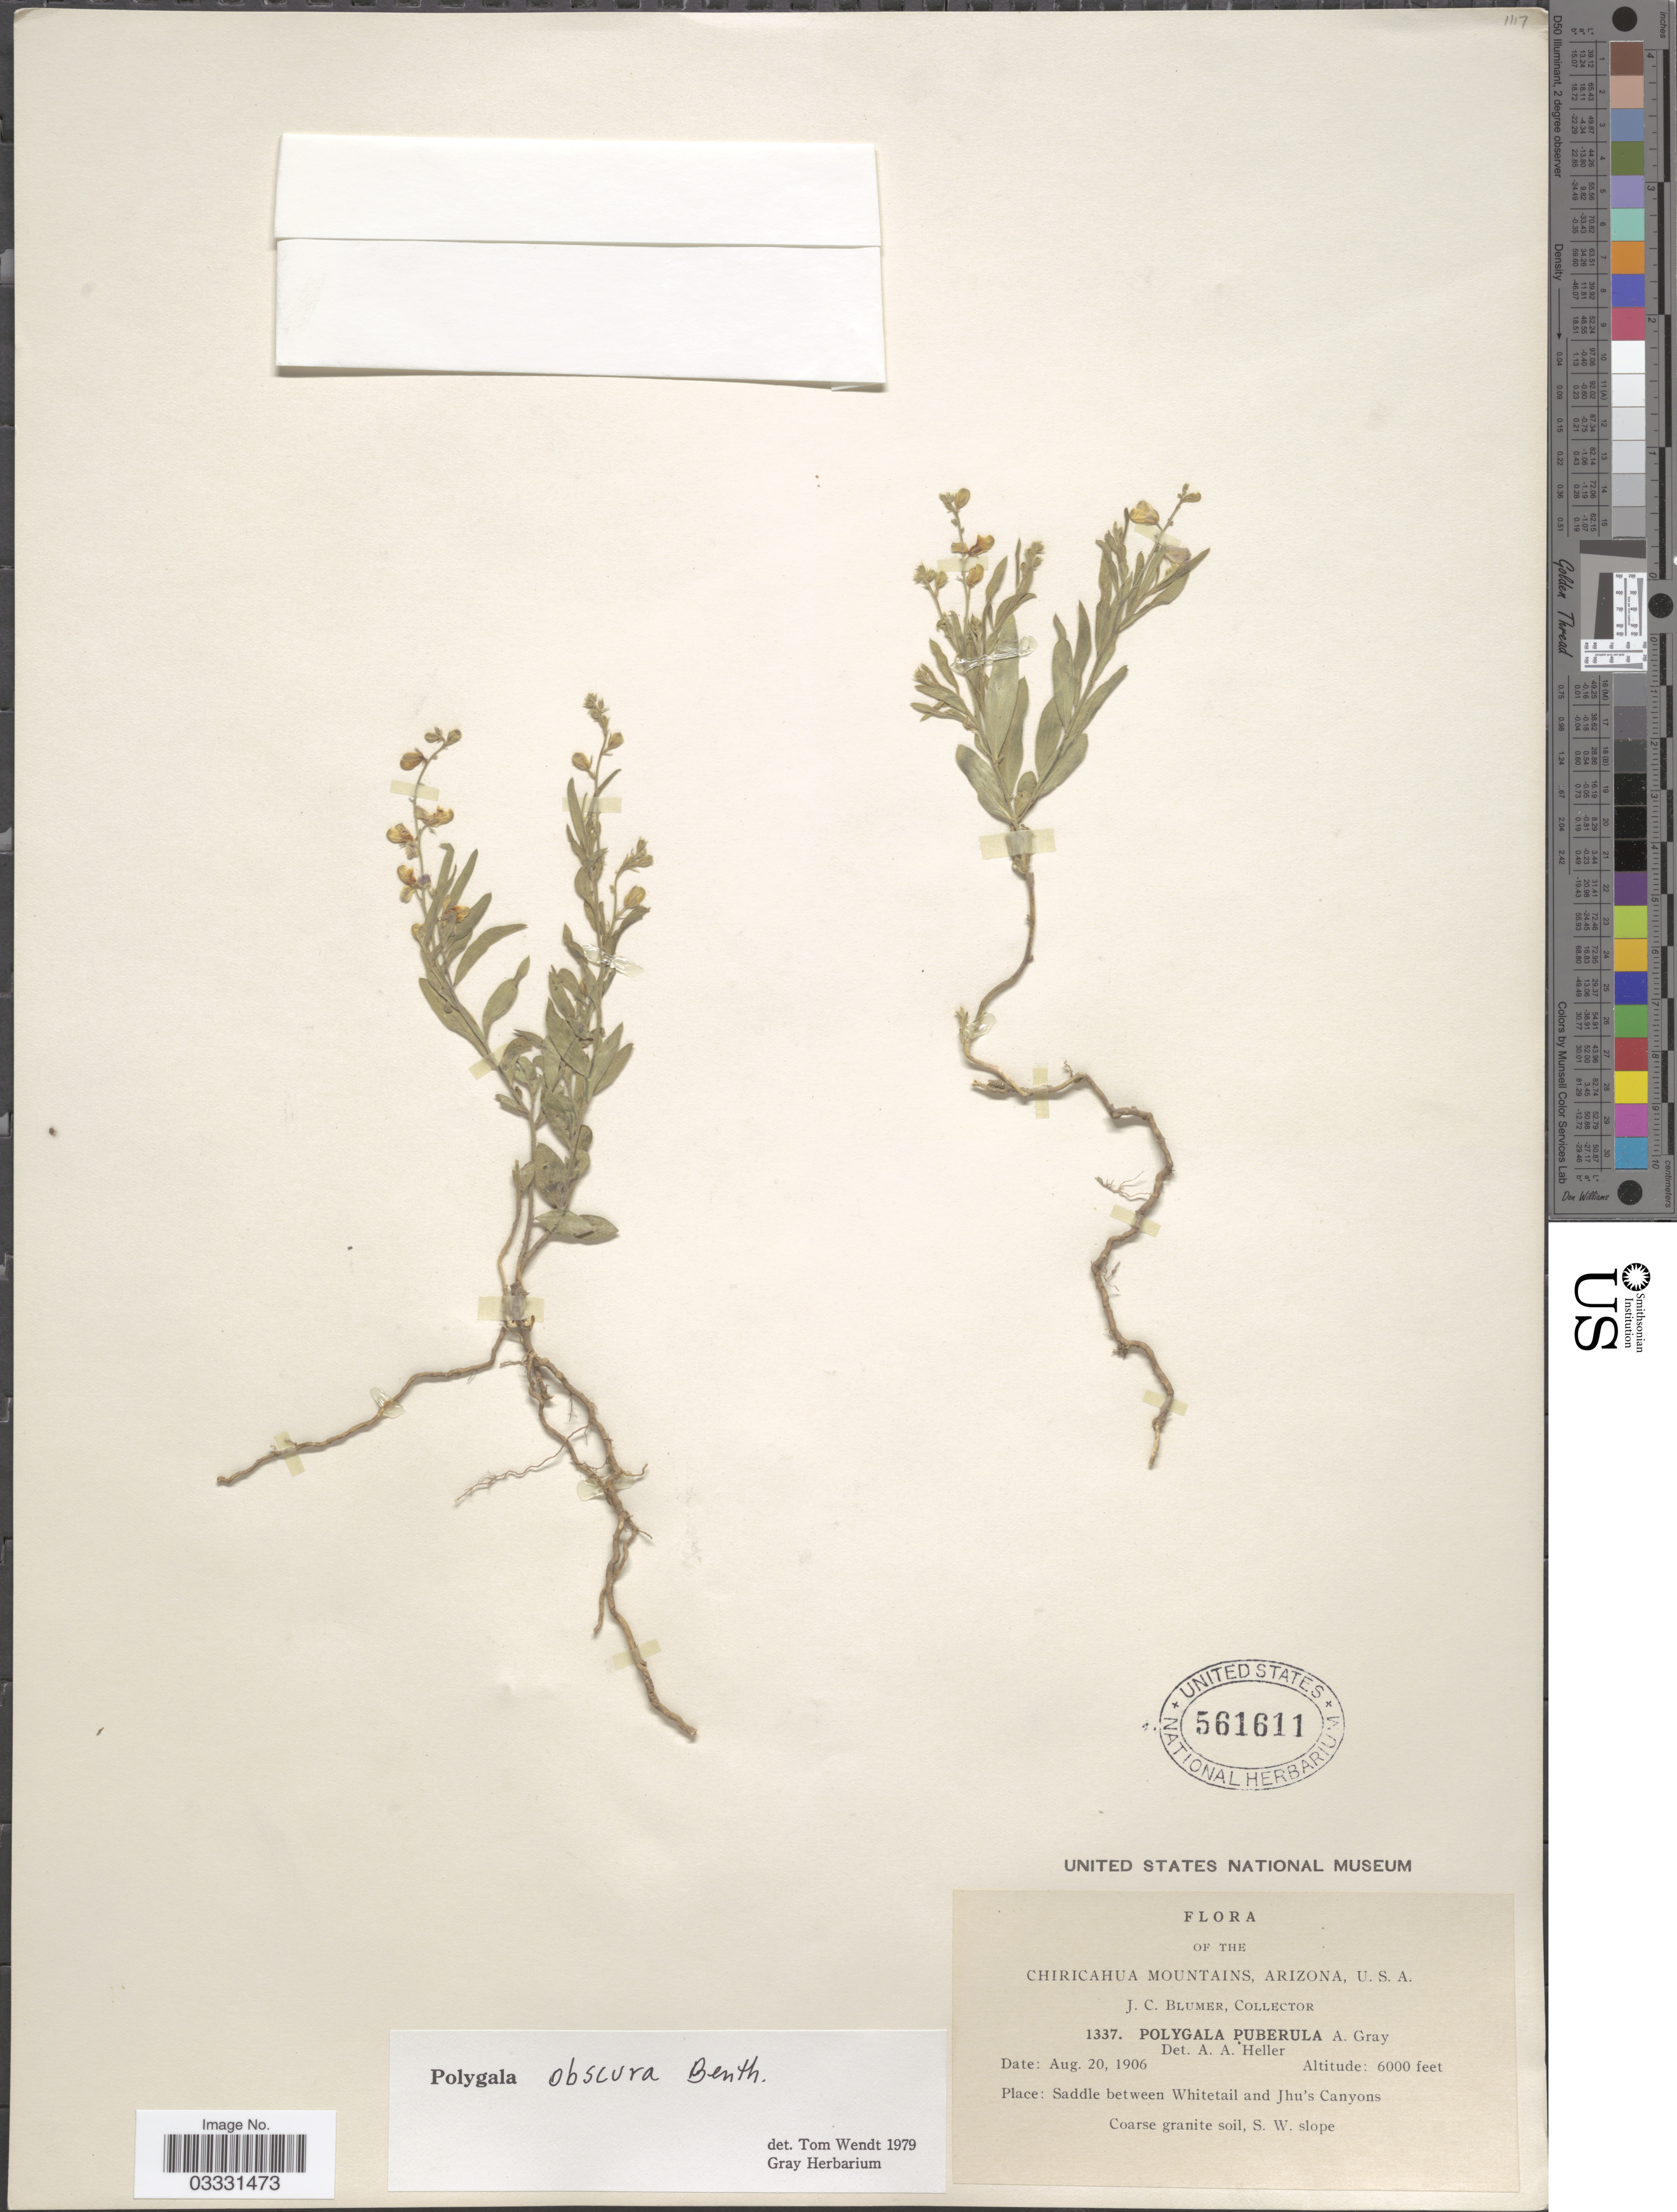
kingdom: Plantae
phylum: Tracheophyta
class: Magnoliopsida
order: Fabales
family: Polygalaceae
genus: Hebecarpa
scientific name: Hebecarpa obscura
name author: (Benth.) J.R. Abbott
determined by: Strong, Mark T., (BOT), Smithsonian Institution - National Museum of Natural History (UNITED STATES)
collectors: J. C. Blumer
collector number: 1337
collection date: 1906-08-20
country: United States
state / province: Arizona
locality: Chiricahua Mountains. Place: Saddle between Whitetail and Jhu's Canyons.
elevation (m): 1829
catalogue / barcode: US 561611